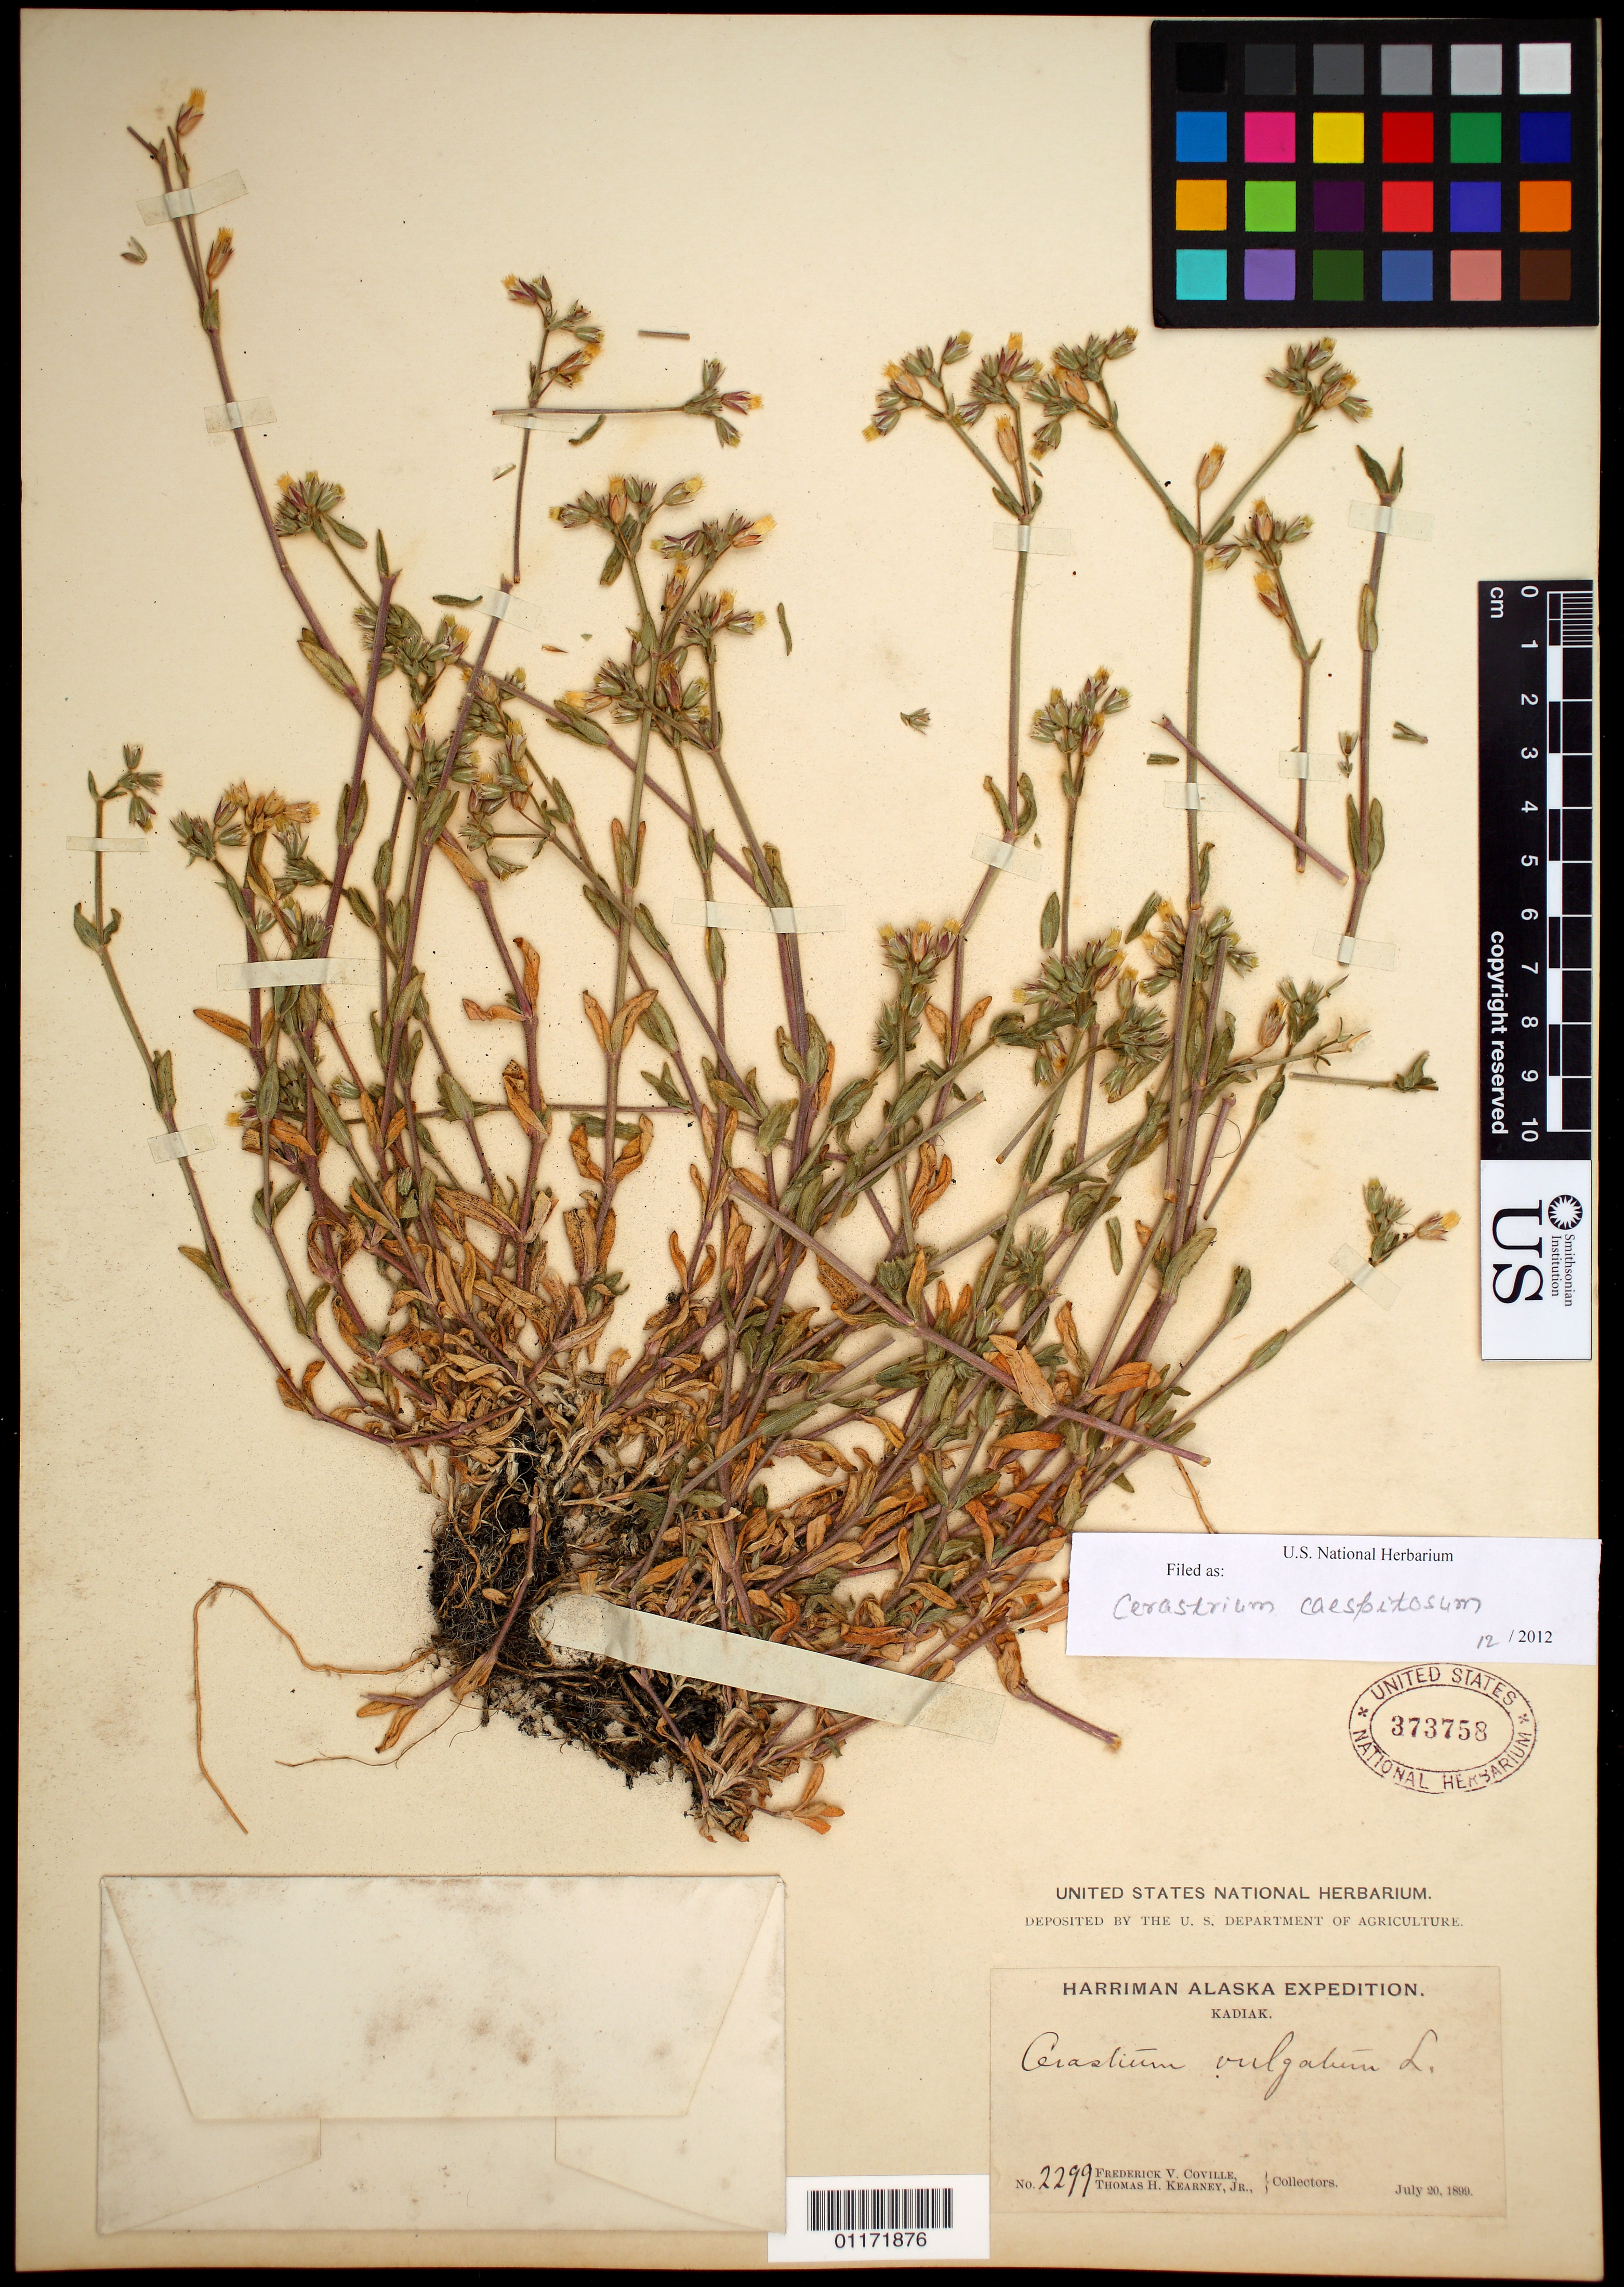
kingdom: Plantae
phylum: Tracheophyta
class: Magnoliopsida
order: Caryophyllales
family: Caryophyllaceae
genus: Cerastium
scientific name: Cerastium caespitosum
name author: Rchb. & Kit.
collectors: F. V. Coville & T. H. Kearney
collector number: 2299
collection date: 1899-07-20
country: United States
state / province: Alaska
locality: Kadiak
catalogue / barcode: US 373758